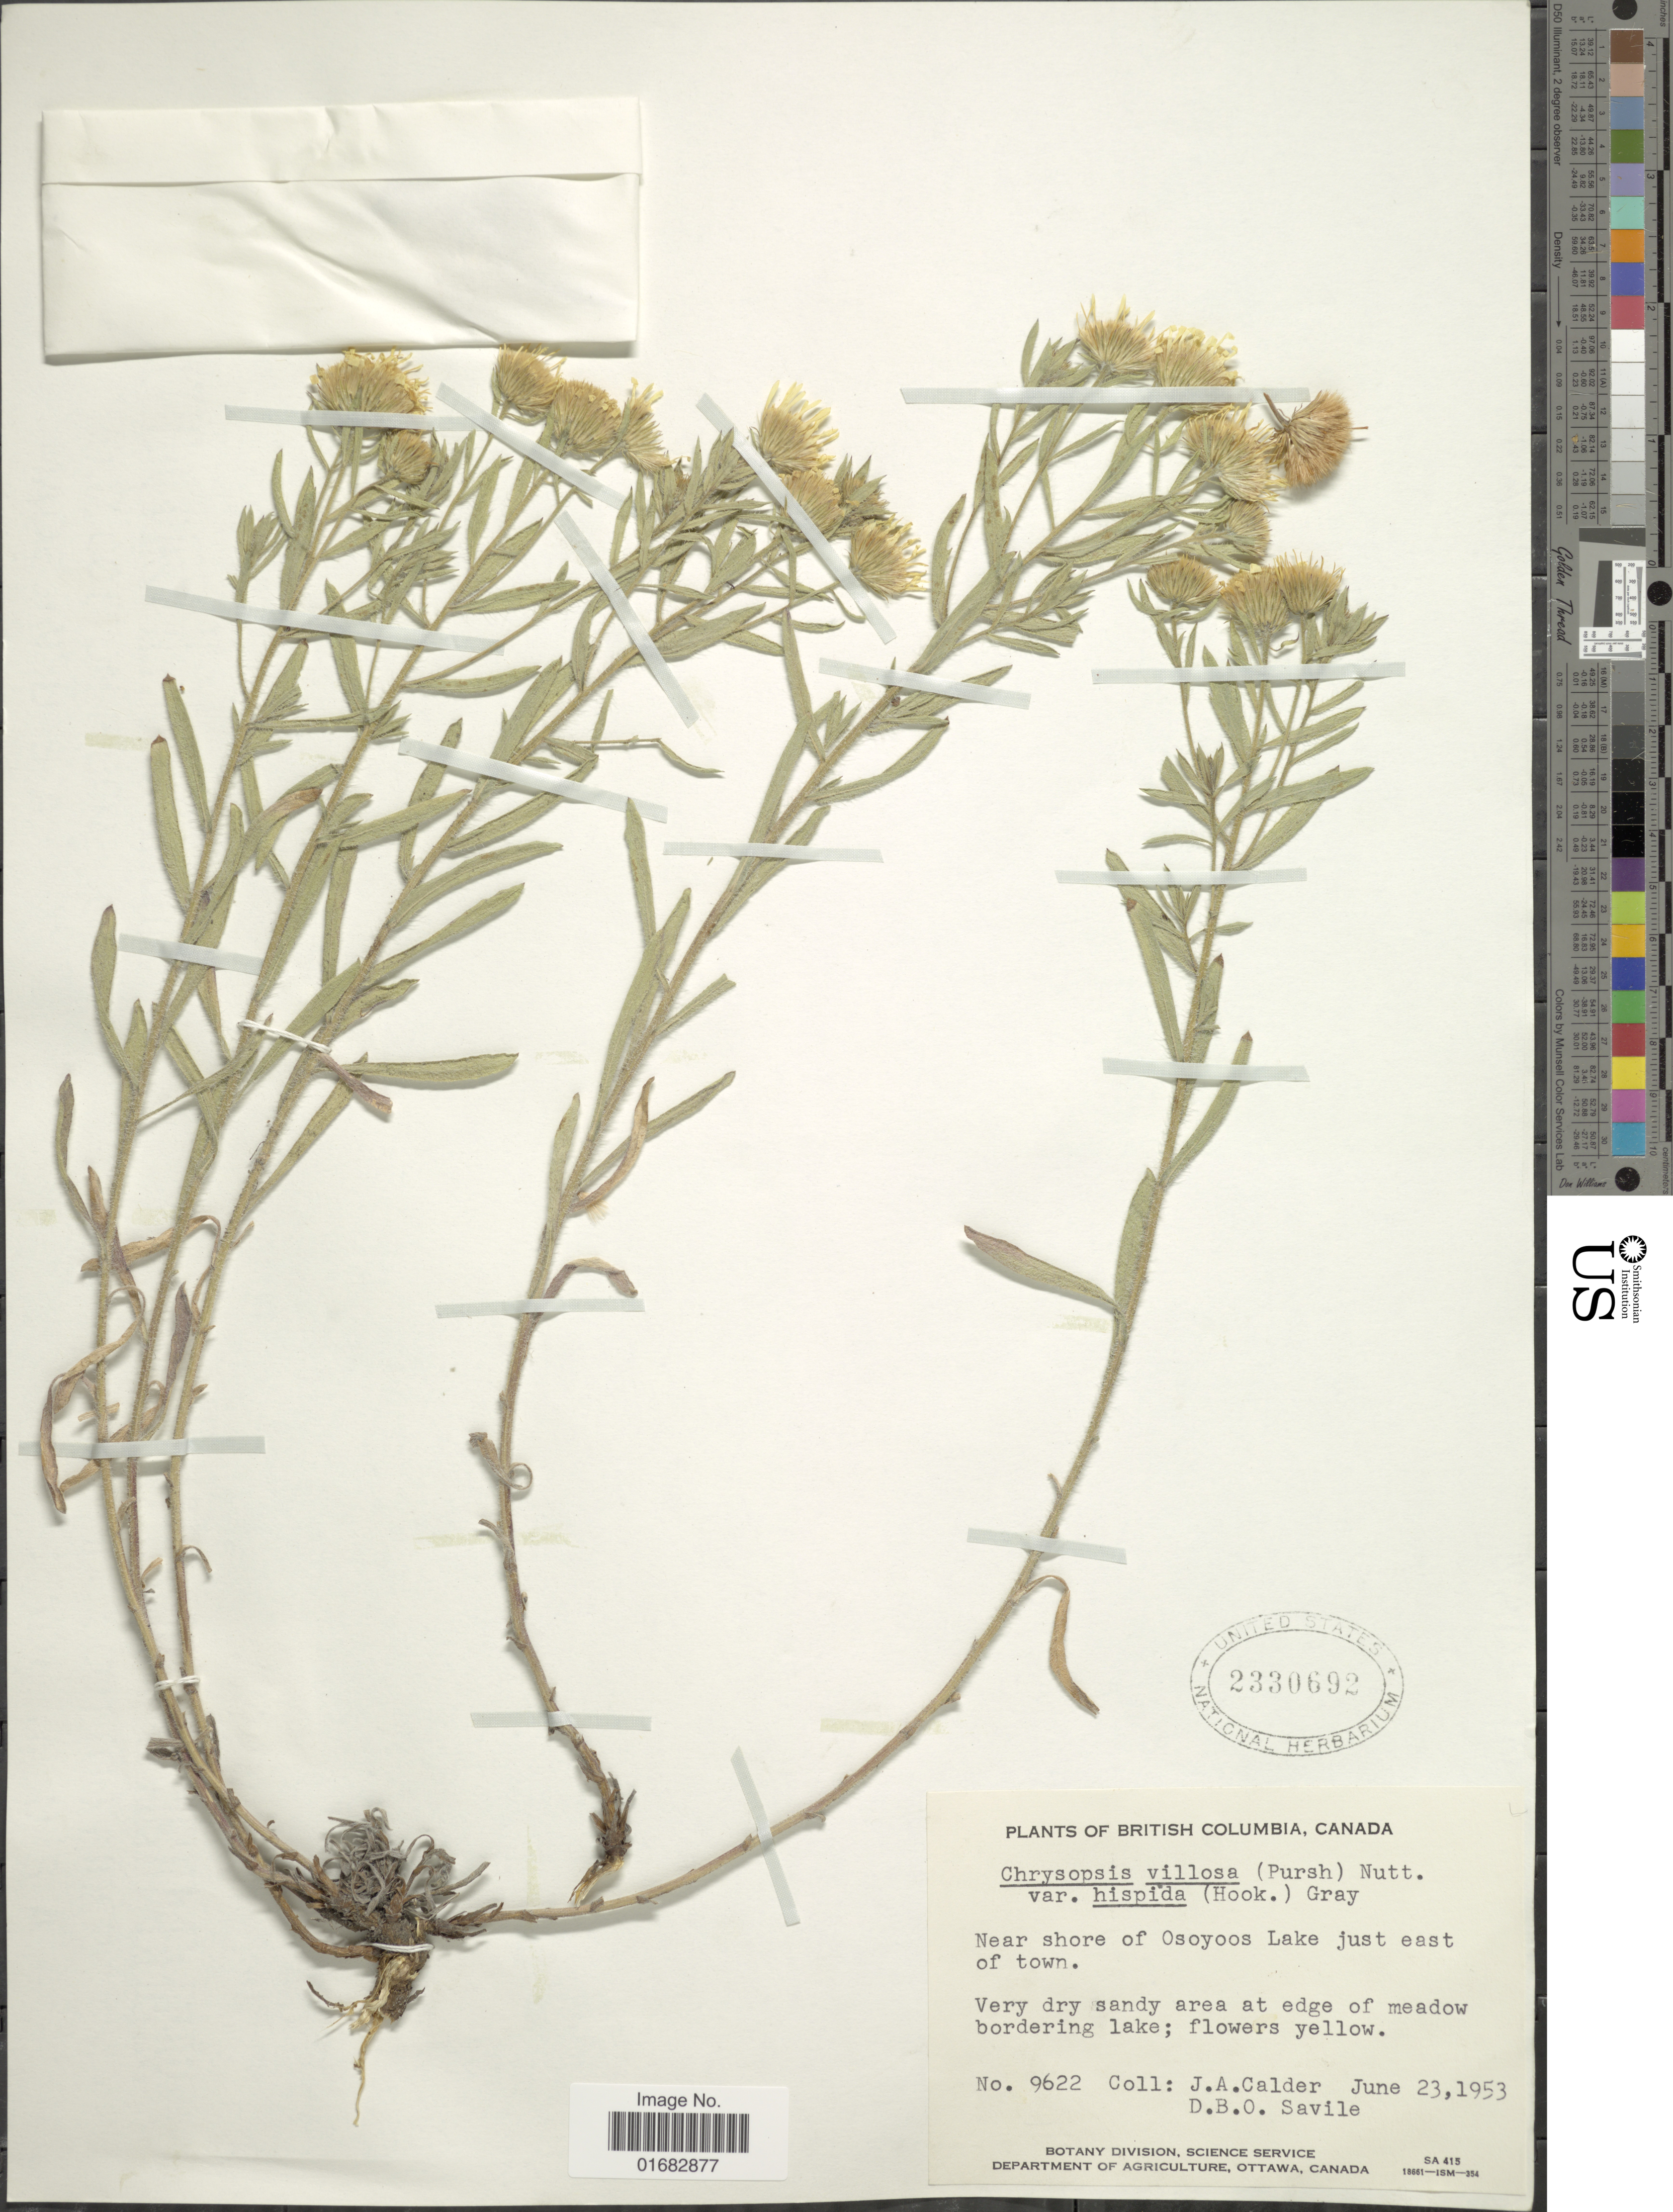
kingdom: Plantae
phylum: Tracheophyta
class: Magnoliopsida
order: Asterales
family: Asteraceae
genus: Heterotheca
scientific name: Heterotheca villosa var. hispida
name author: (Hook.) V.L. Harms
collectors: J. A. Calder & D. Savile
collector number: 9622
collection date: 1953-06-23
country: Canada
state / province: British Columbia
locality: Near shore of Osoyoos Lake just east of town, Very dry sandy area at edge of meadow bordering lake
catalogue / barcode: US 2330692